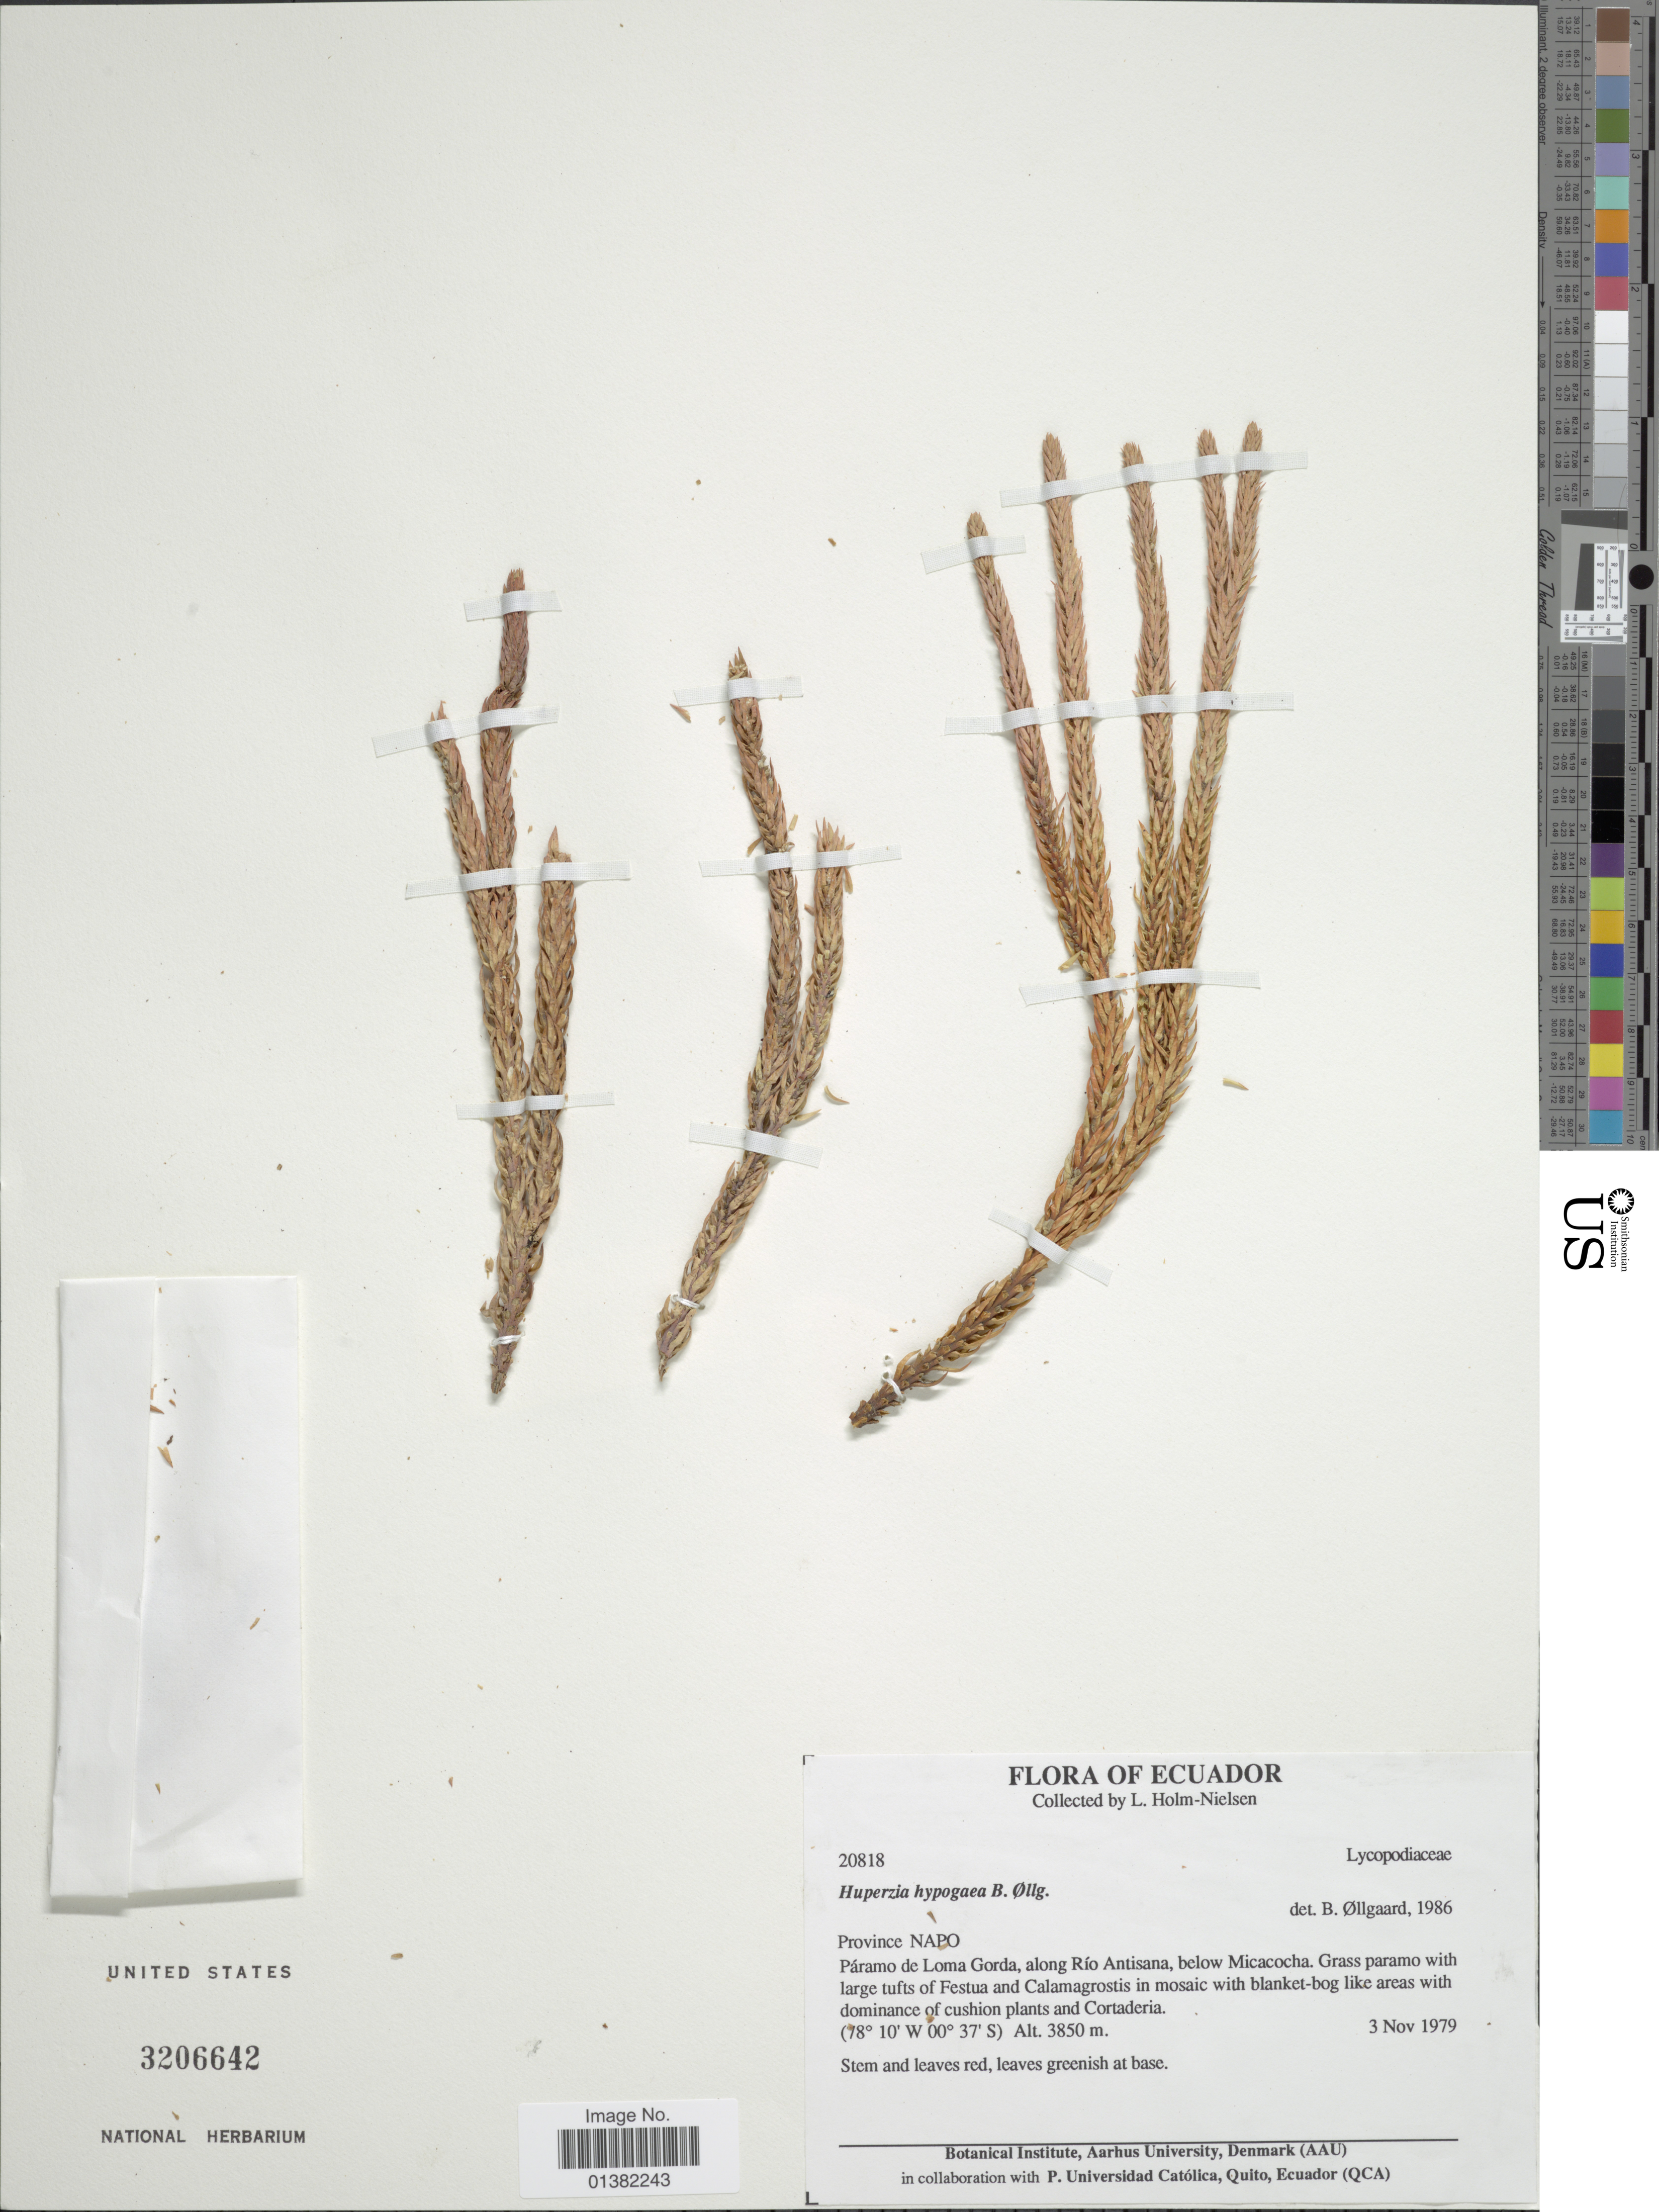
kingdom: Plantae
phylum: Tracheophyta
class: Lycopodiopsida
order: Lycopodiales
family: Lycopodiaceae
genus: Phlegmariurus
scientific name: Phlegmariurus hypogaeus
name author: (B. Øllg.) B. Øllg.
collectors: L. B. Holm-Nielsen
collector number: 20818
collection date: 1979-11-03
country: Ecuador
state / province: Napo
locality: Páramo de Loma Gorda, along Río Antisana, below Micacocha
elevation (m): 3850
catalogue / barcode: US 3206642